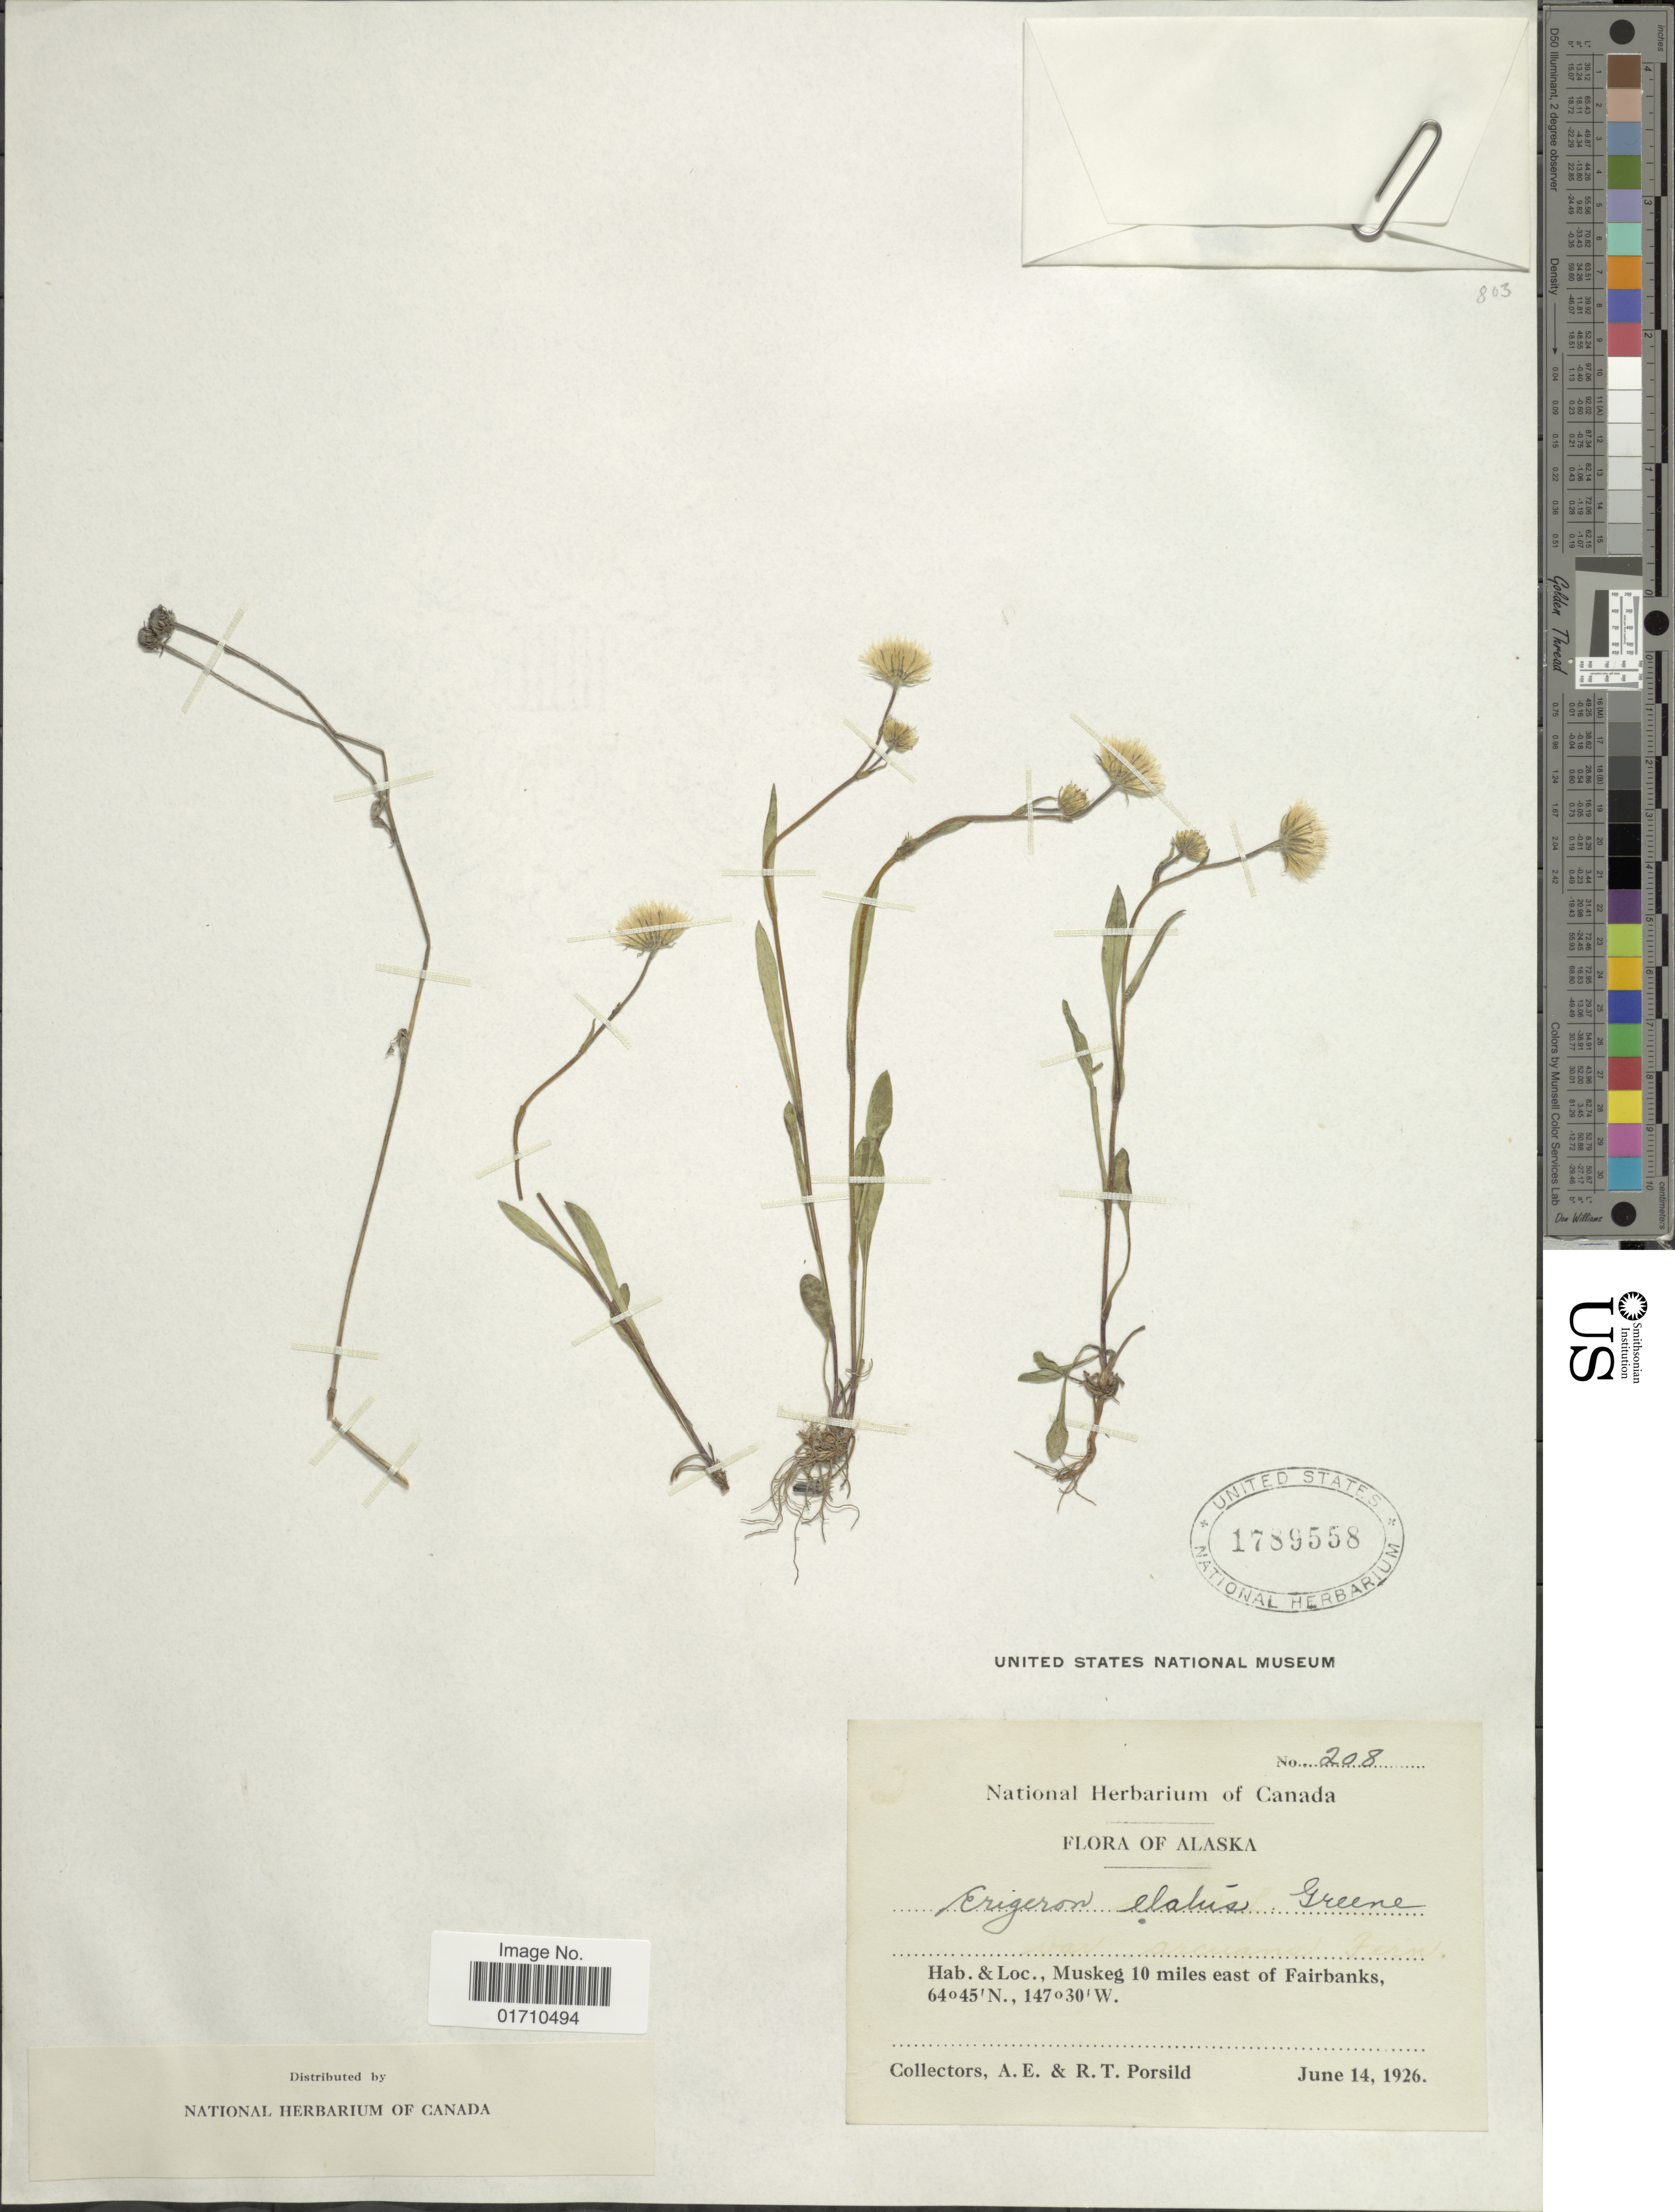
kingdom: Plantae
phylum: Tracheophyta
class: Magnoliopsida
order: Asterales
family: Asteraceae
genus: Erigeron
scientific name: Erigeron acris var. elatus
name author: (Hook.) Cronq.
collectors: A. E. Porsild & R. T. Porsild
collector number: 208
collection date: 1926-06-14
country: United States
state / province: Alaska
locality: Muskeg 10 miles east of Fairbanks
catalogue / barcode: US 1789558